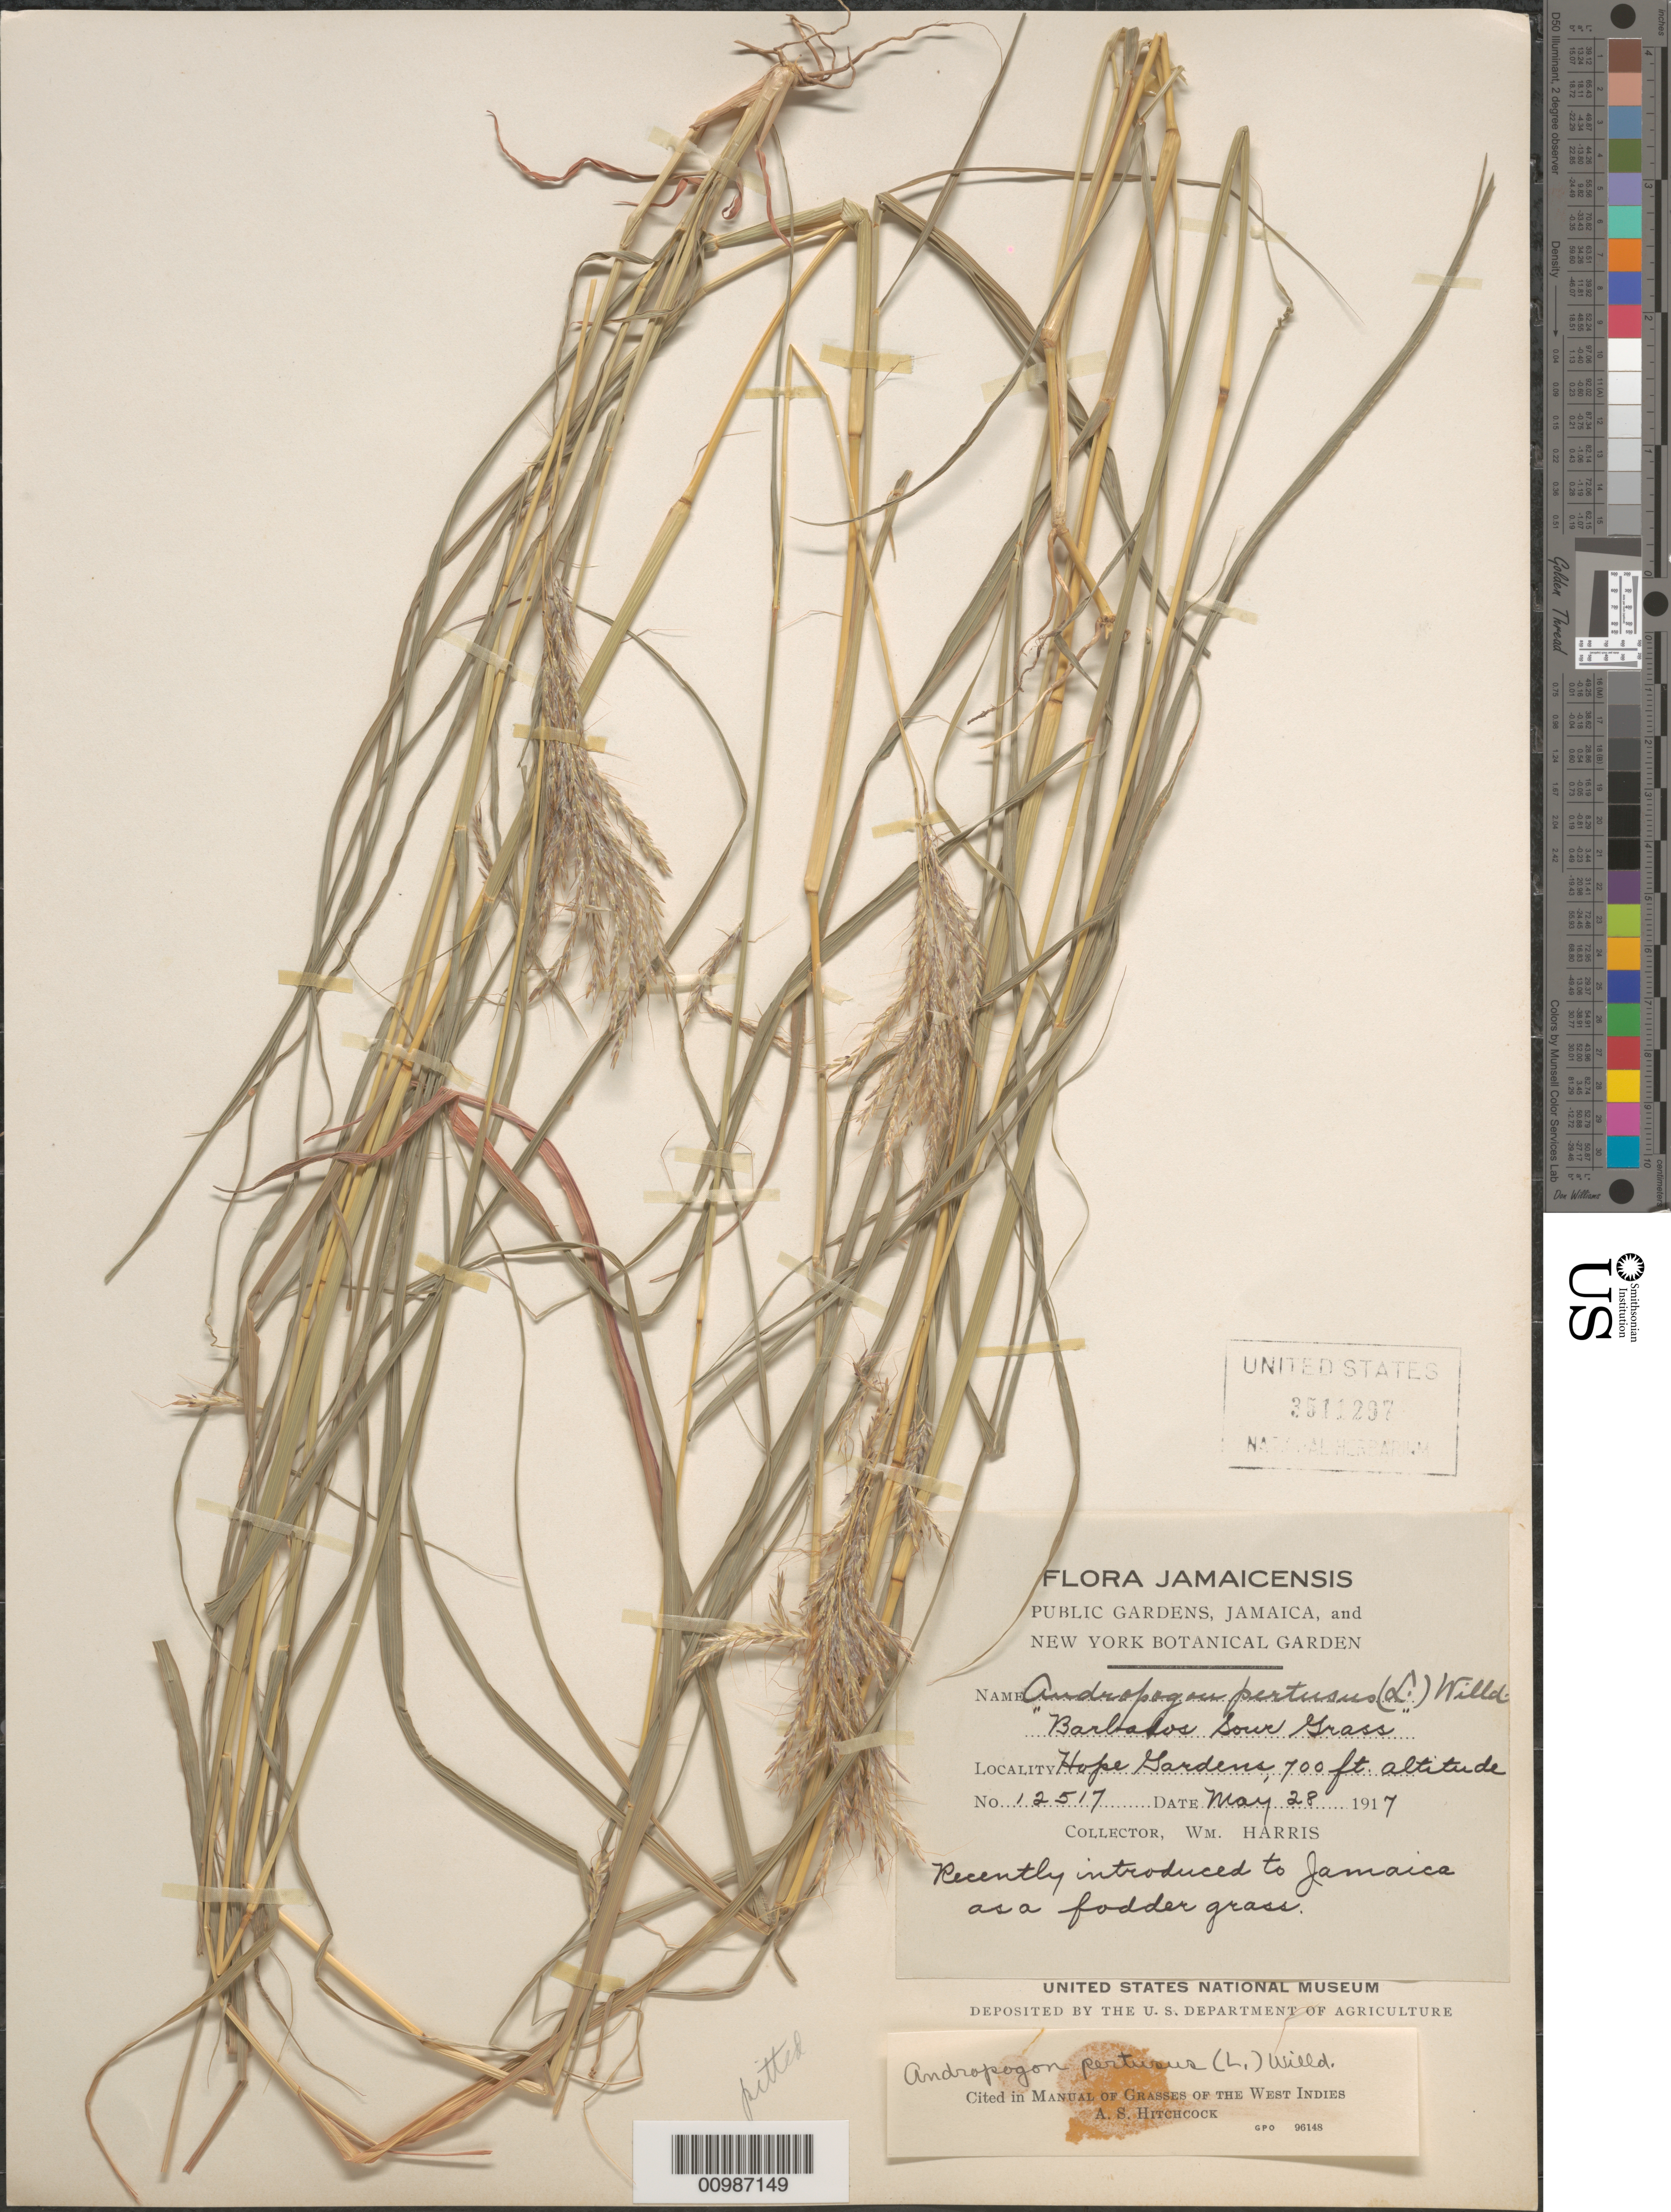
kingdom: Plantae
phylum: Tracheophyta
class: Liliopsida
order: Poales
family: Poaceae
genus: Andropogon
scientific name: Andropogon pertusus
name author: (L.) Willd.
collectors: W. H. Harris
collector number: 12517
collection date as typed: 28 May 1917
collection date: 1917-05-28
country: Jamaica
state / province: Kingston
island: Jamaica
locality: Hope Gardens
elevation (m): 213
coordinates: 0 N, 0 E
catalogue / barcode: US 3511297